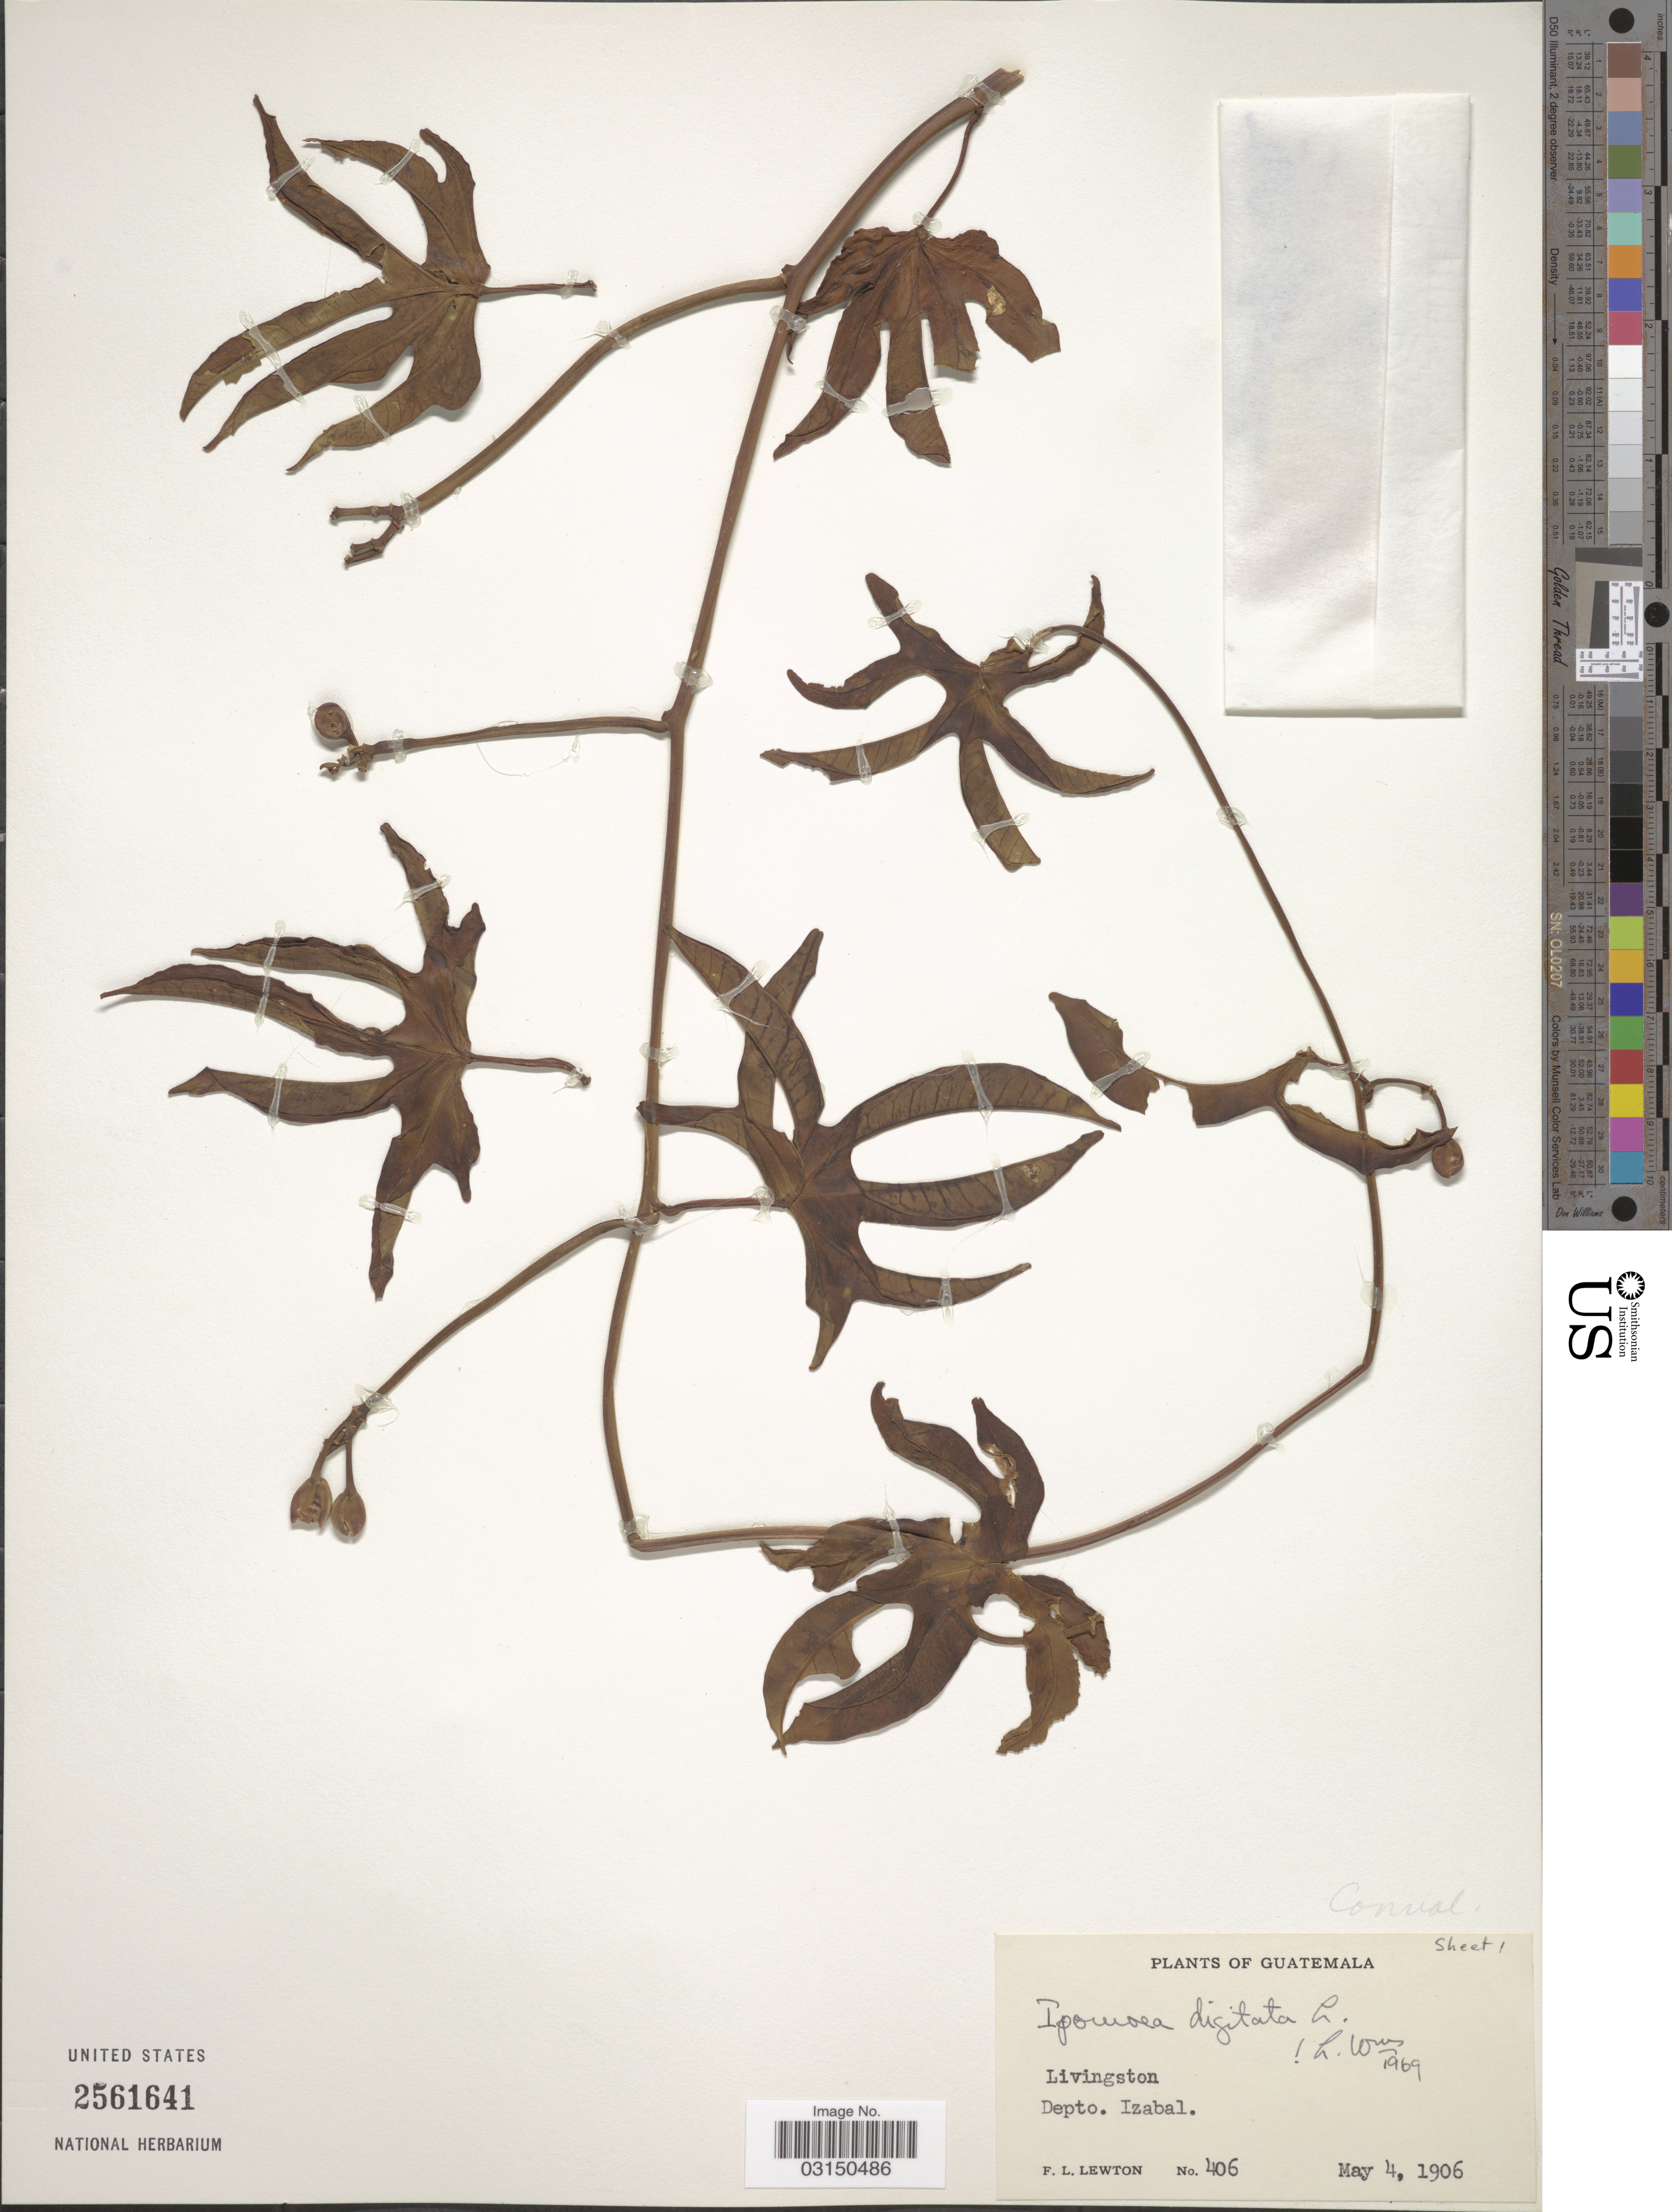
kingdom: Plantae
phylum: Tracheophyta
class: Magnoliopsida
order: Solanales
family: Convolvulaceae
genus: Ipomoea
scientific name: Ipomoea mauritiana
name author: Jacq.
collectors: F. L. Lewton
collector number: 406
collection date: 1906-05-04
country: Guatemala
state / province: Izabal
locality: Livingston. Depto. Izabal.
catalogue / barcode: US 2561641